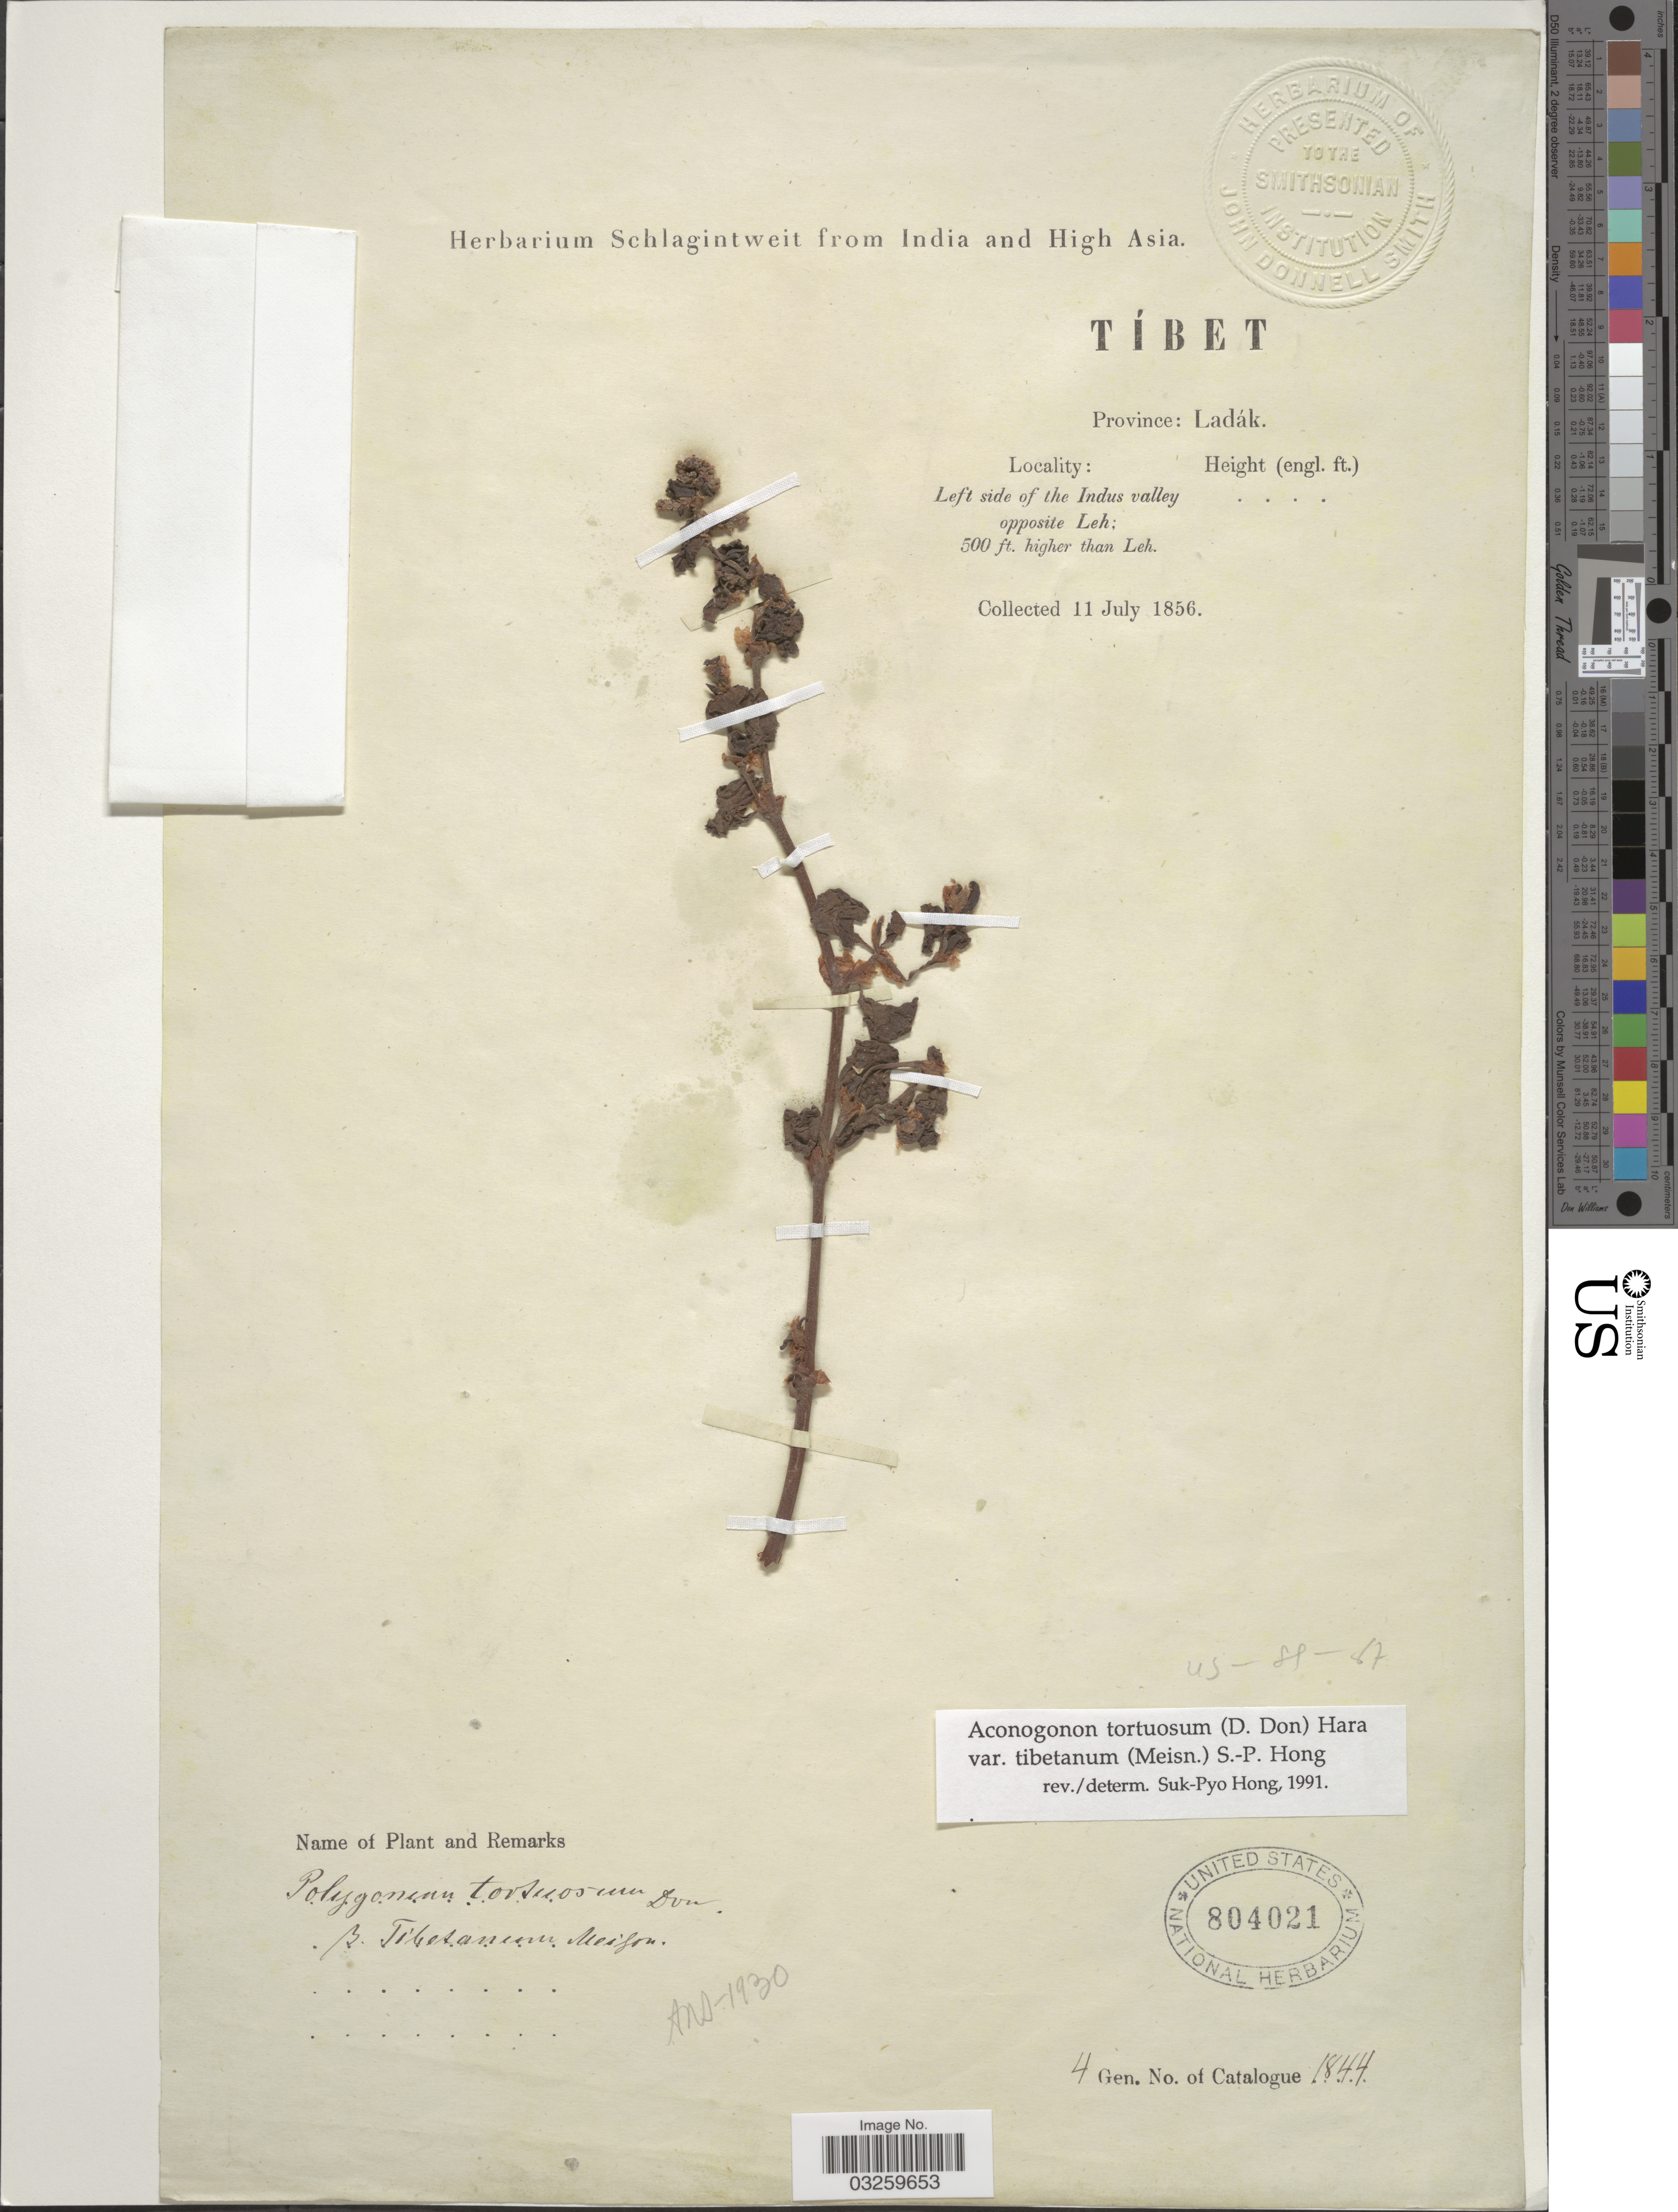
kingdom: Plantae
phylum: Tracheophyta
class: Magnoliopsida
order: Caryophyllales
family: Polygonaceae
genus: Koenigia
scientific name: Koenigia tortuosa var. tortuosa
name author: (D. Don) T.M. Schust. & Reveal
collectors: ex herb. Schlagintweit from India and High Asia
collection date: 1856-07-11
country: India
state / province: Ladakh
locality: Tíbet. Province: Ladák. Left side of the Indus valley opposite Leh.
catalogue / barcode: US 804021